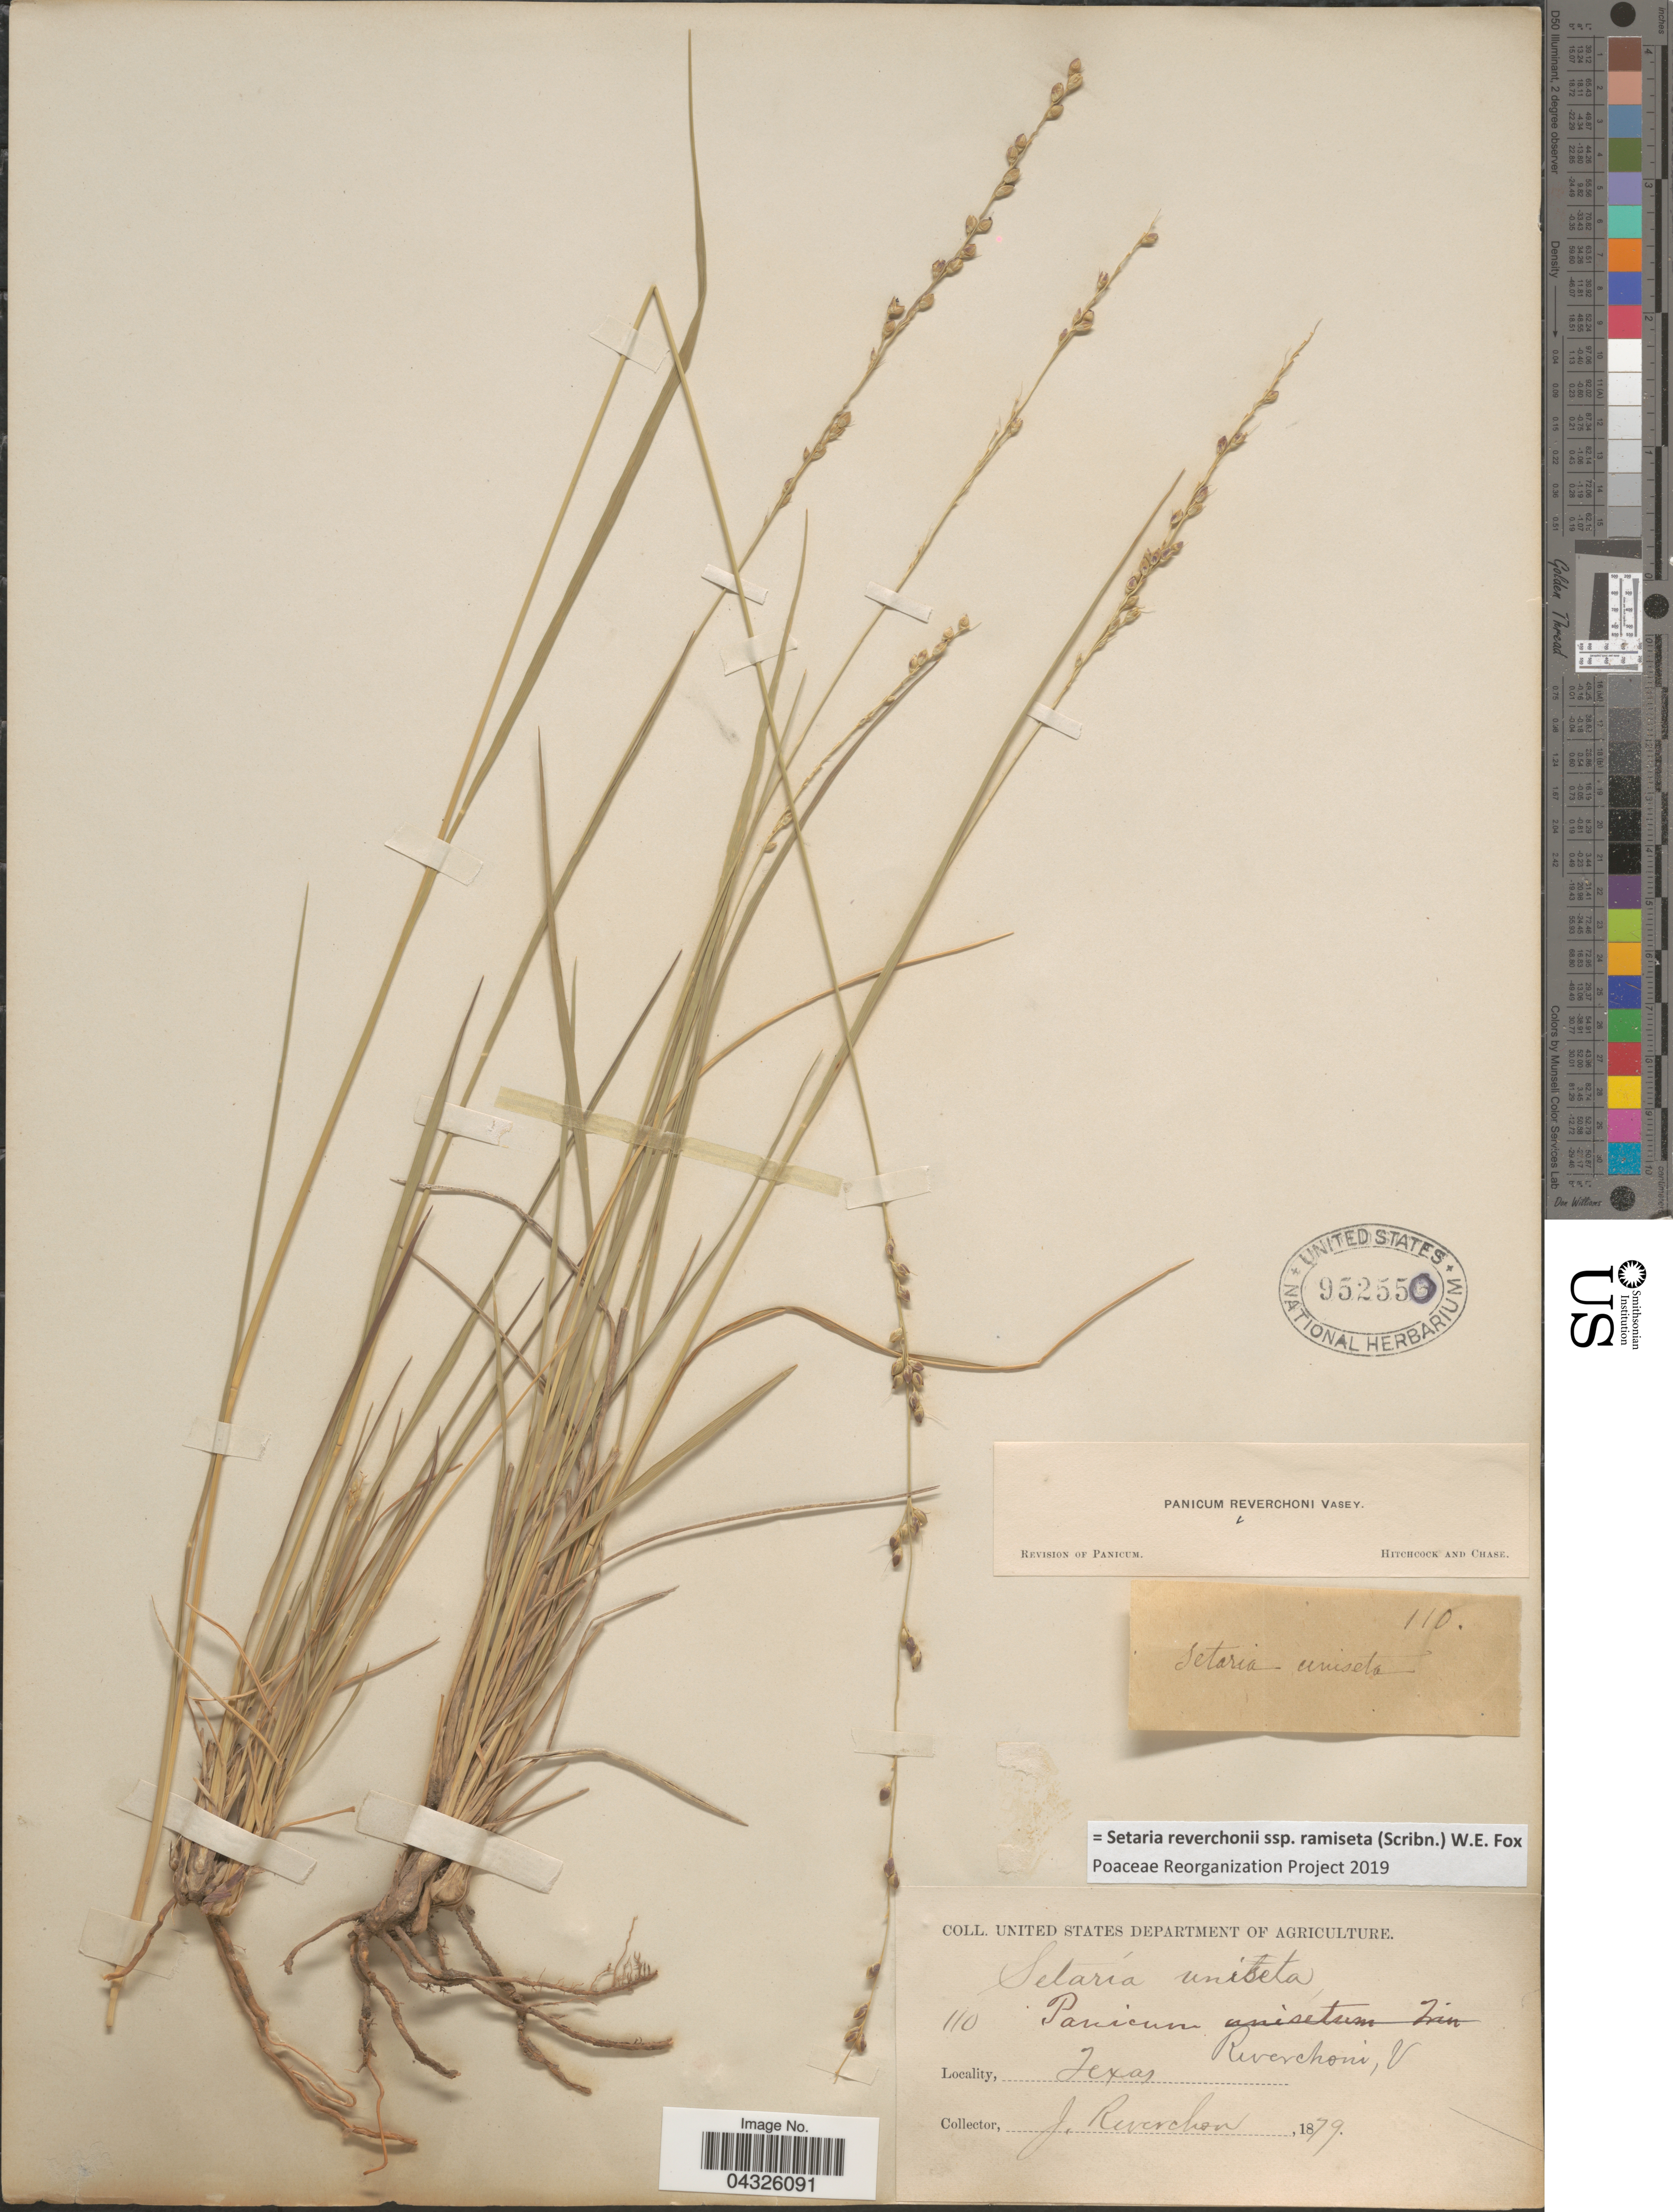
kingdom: Plantae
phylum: Tracheophyta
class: Liliopsida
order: Poales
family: Poaceae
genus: Setaria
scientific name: Setaria reverchonii subsp. ramiseta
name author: (Scribn.) W.E. Fox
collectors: J. Reverchon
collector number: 110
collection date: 1879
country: United States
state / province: Texas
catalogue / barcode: US 952550